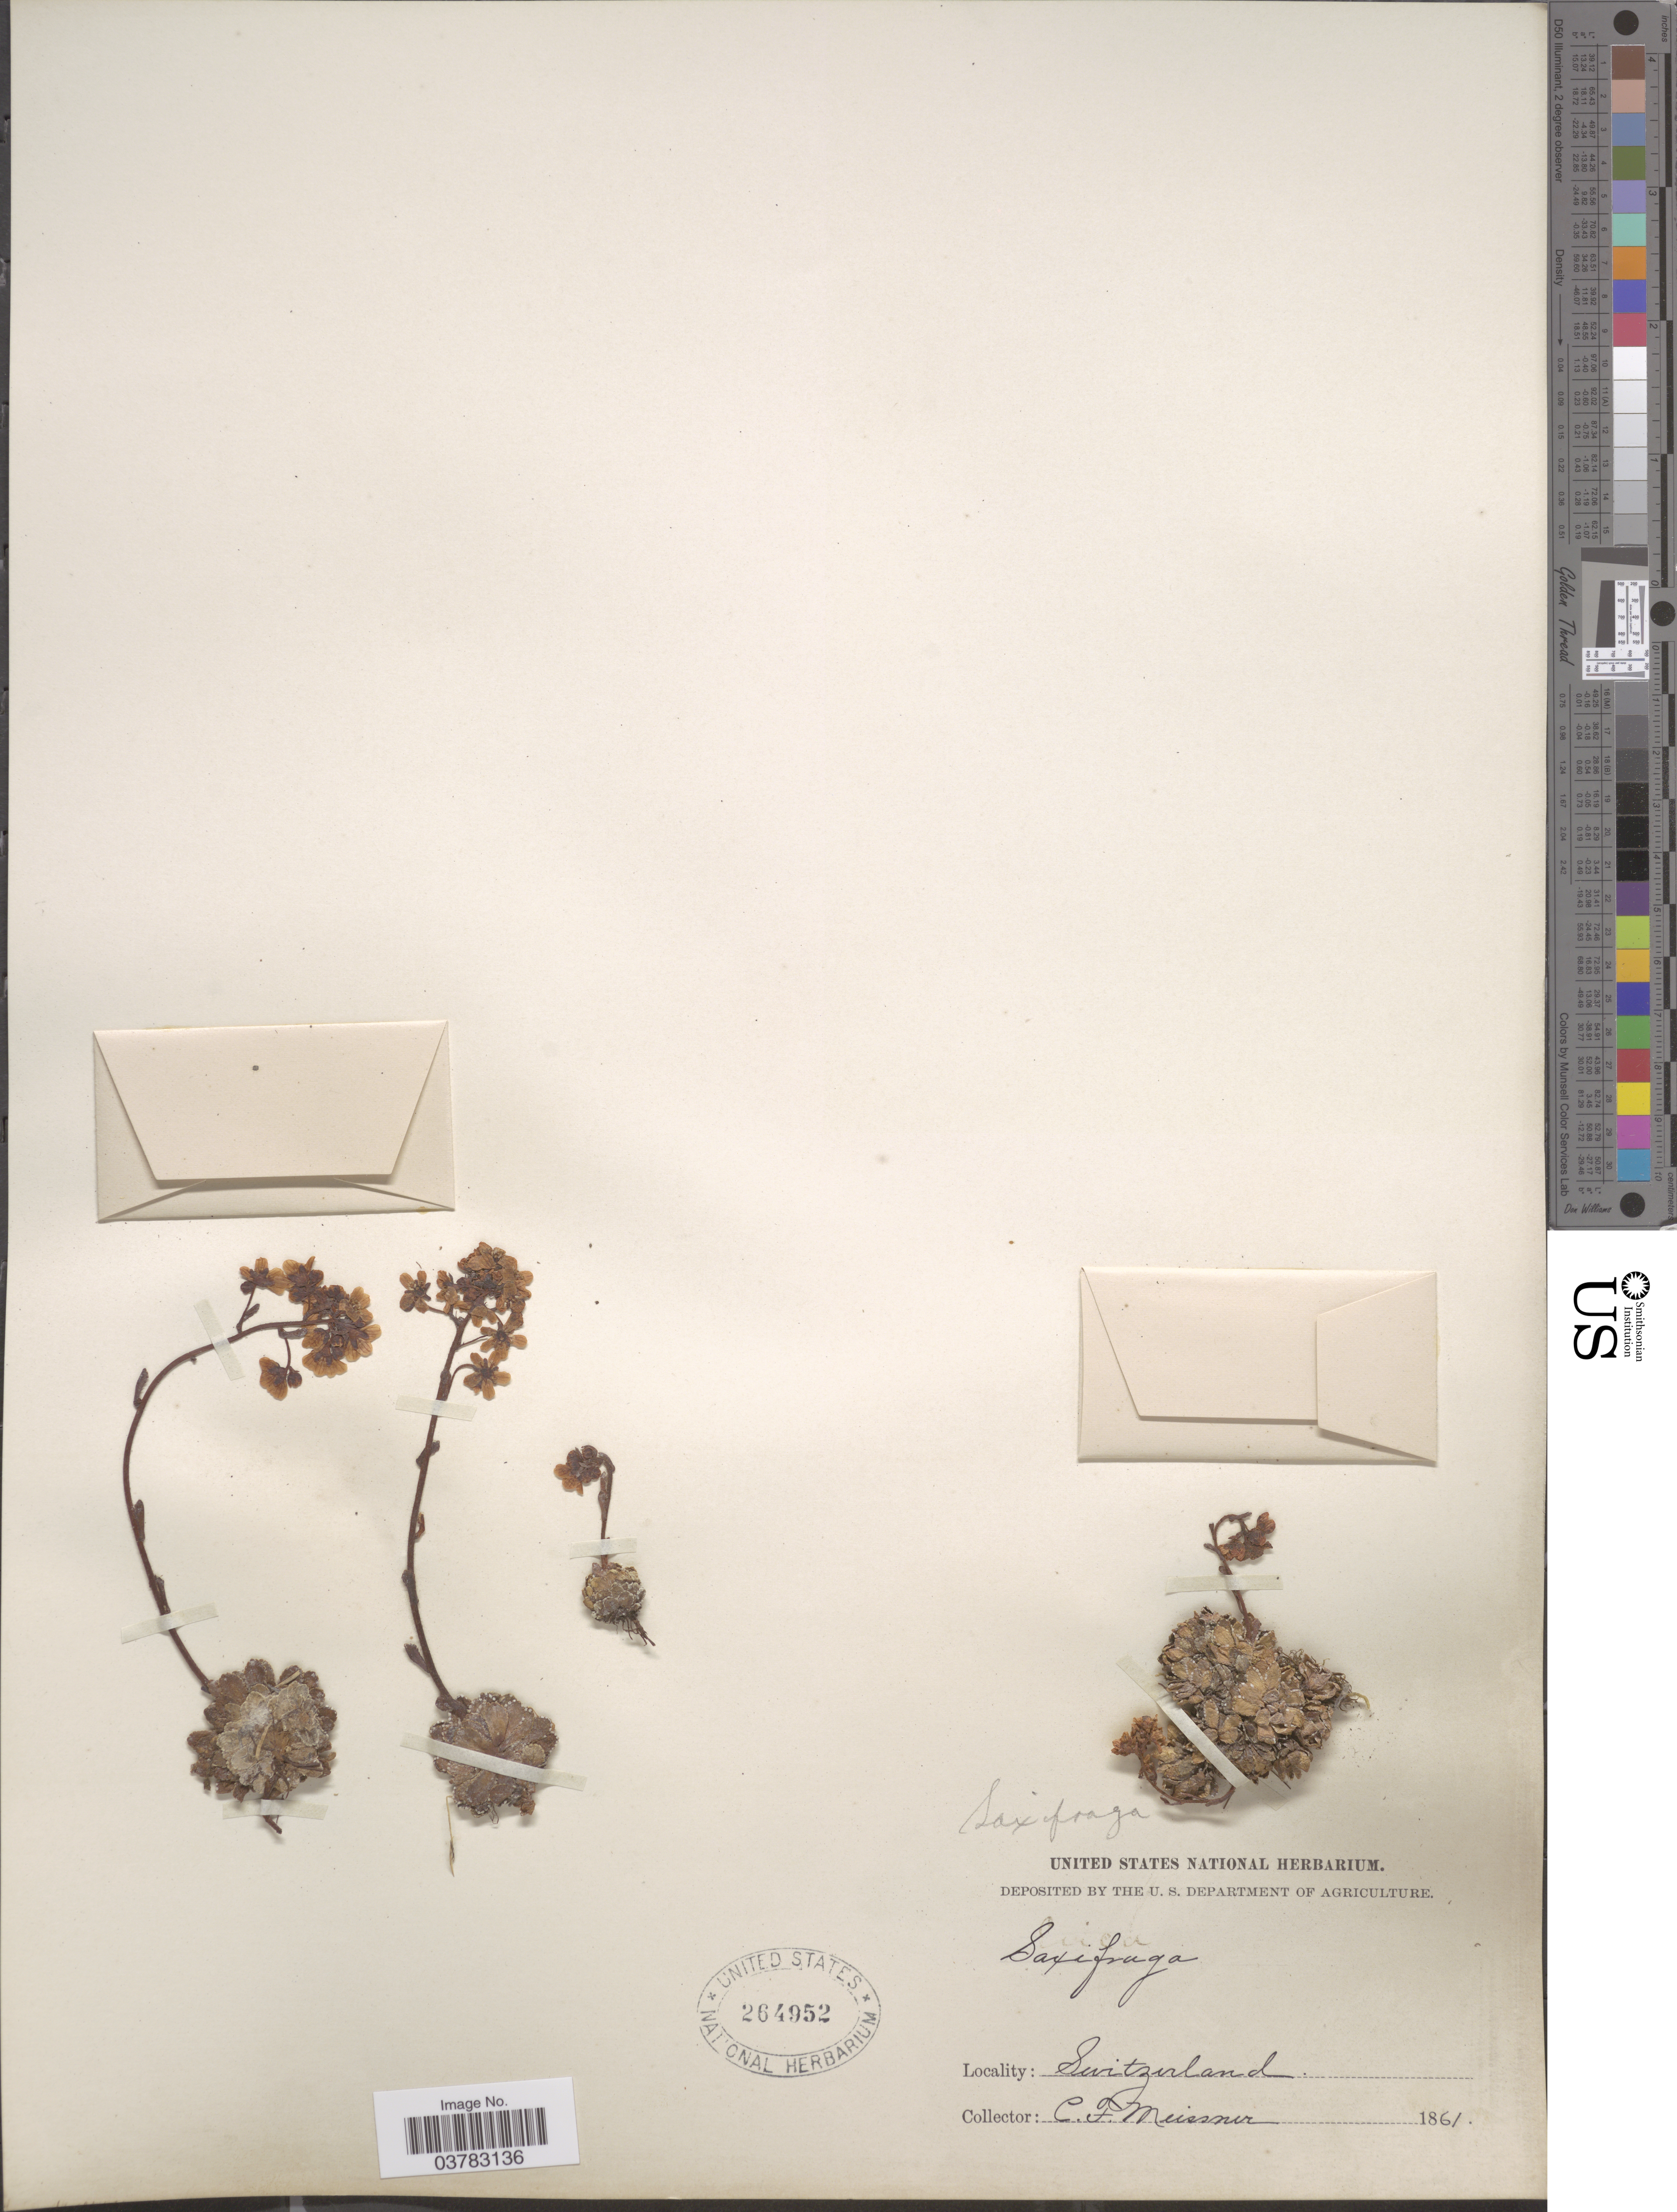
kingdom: Plantae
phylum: Tracheophyta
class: Magnoliopsida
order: Saxifragales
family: Saxifragaceae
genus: Saxifraga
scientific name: Saxifraga sp.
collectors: C. F. W. Meissner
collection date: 1861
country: Switzerland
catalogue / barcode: US 264952